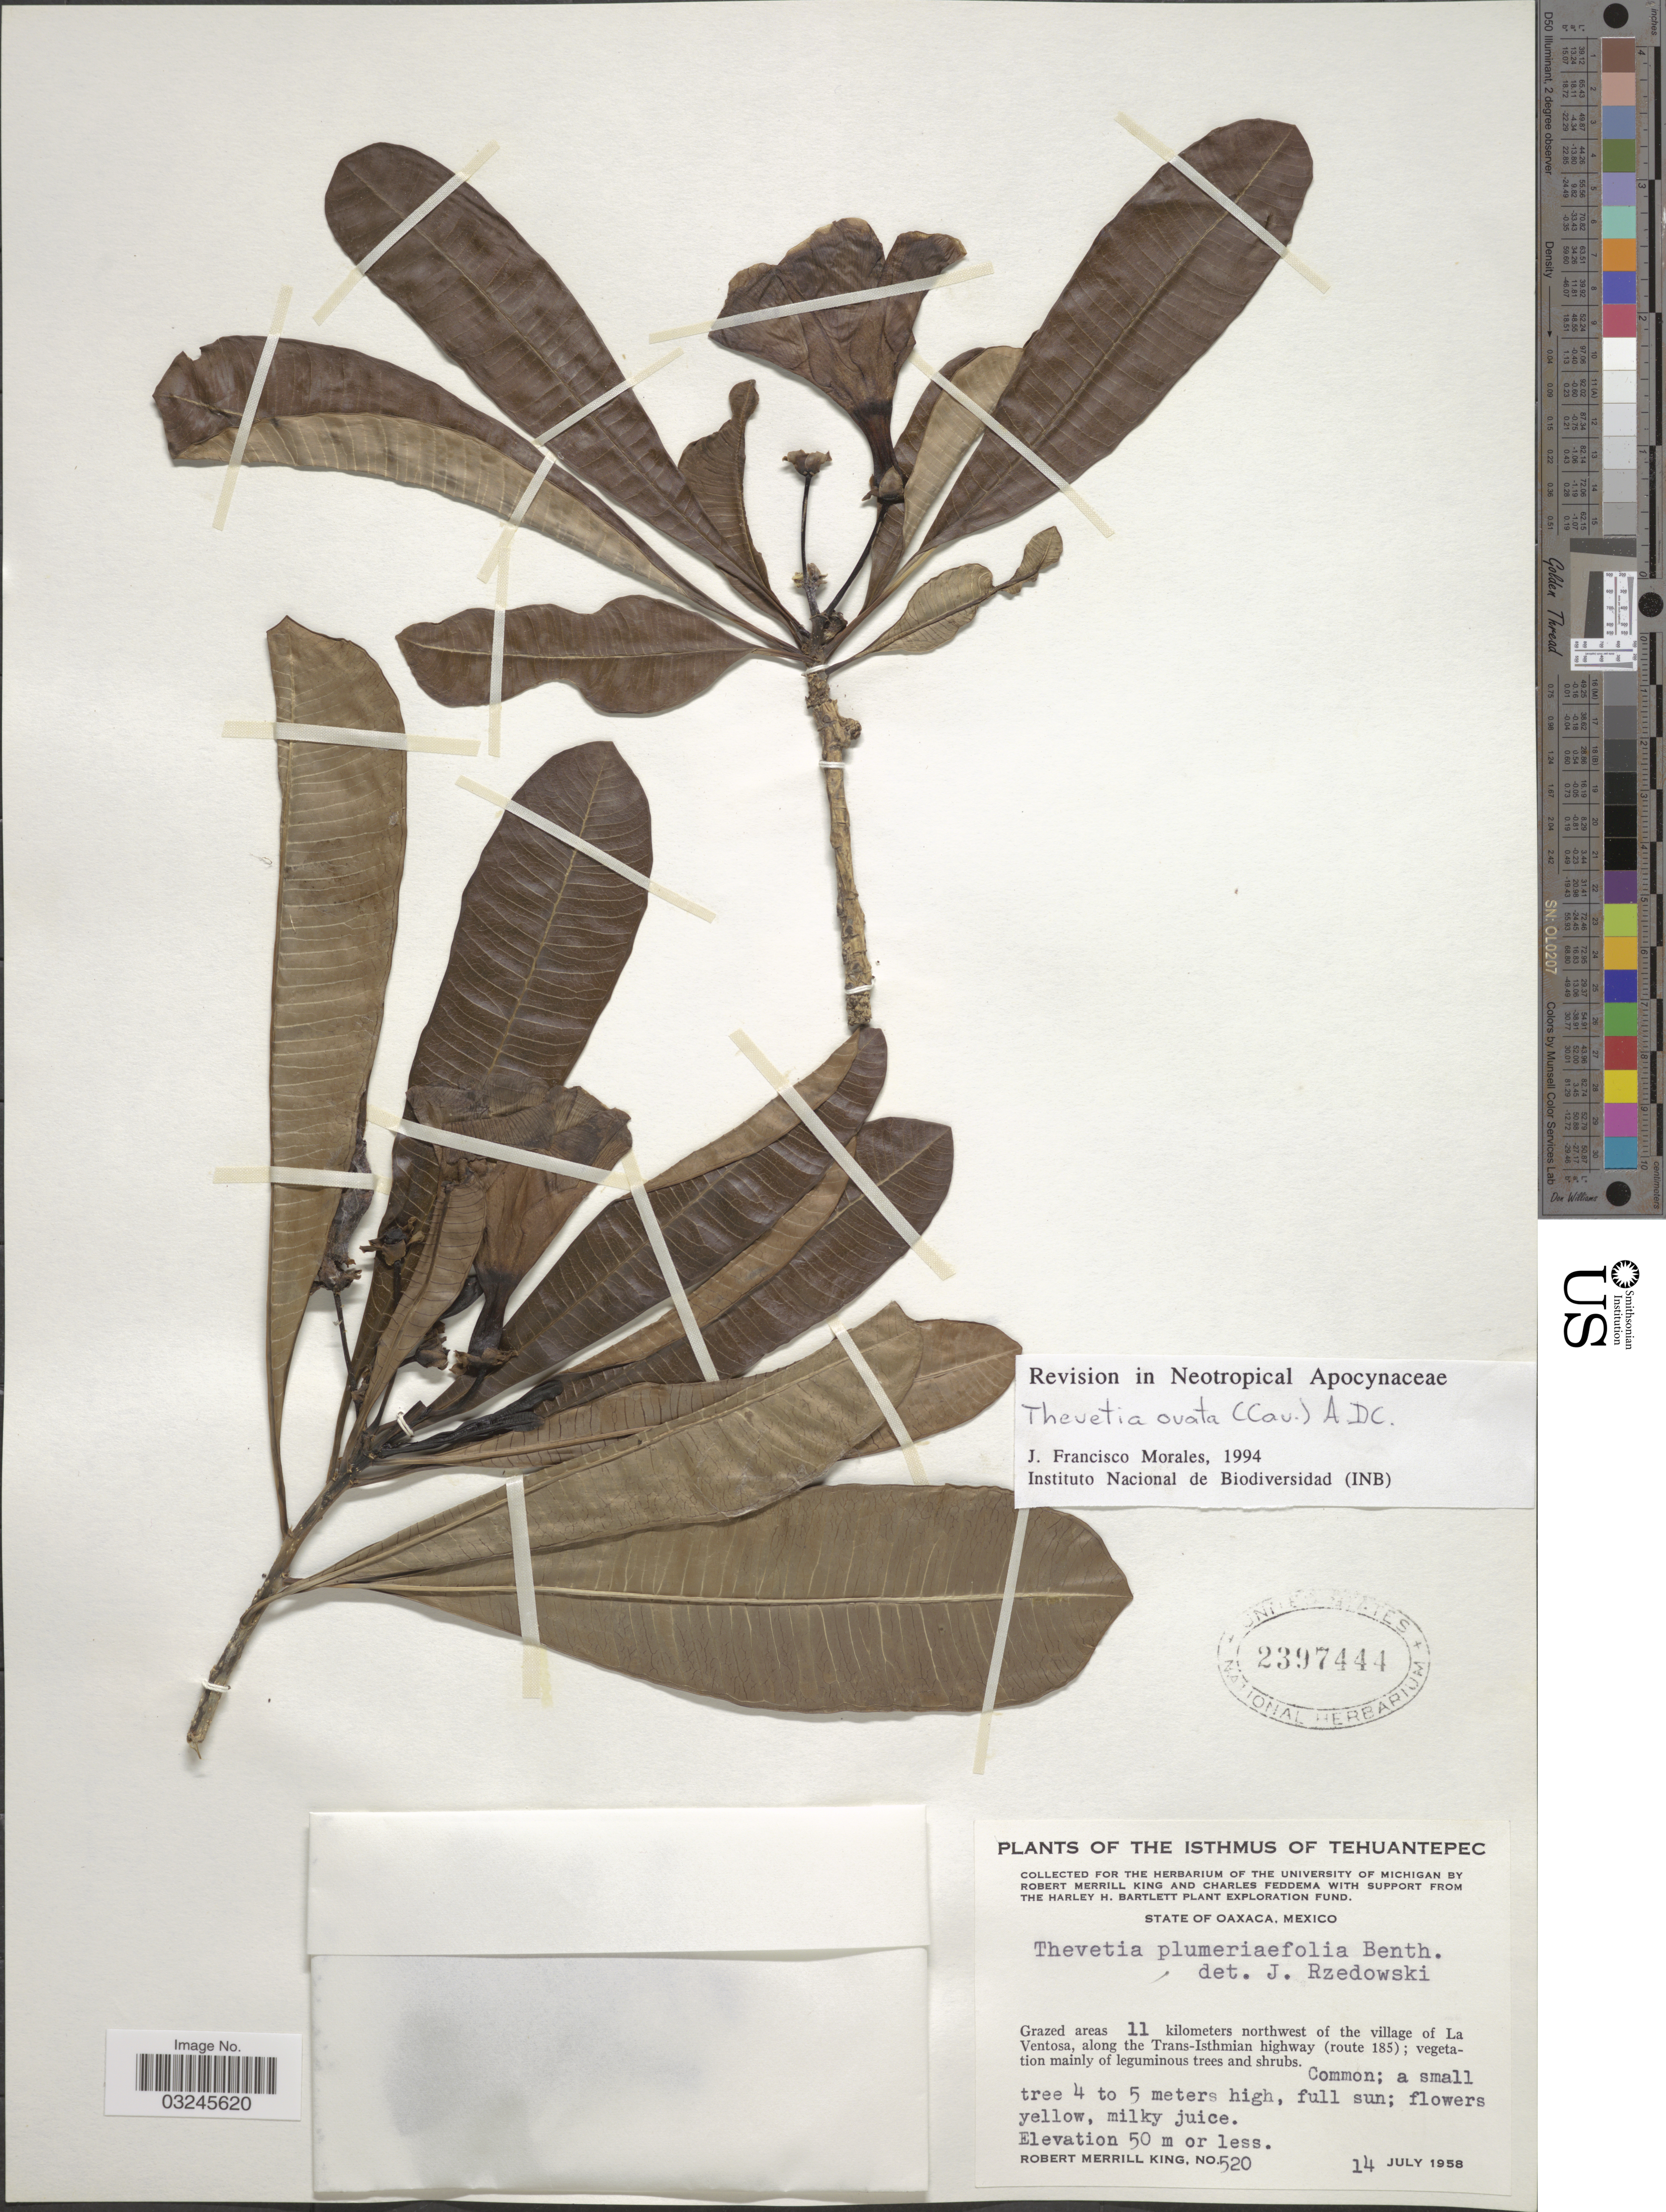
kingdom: Plantae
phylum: Tracheophyta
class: Magnoliopsida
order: Gentianales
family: Apocynaceae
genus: Thevetia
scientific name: Thevetia ovata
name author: (Cav.) A. DC.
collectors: R. M. King, C. Feddema & H. H. Bartlett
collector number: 520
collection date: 1958-07-14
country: Mexico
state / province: Oaxaca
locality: The Isthmus of Tehuantepec. Grazed areas 11 kilometers northwest of the village of La Ventosa, along the Trans-Isthmian highway (route 185).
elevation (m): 50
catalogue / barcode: US 2397444